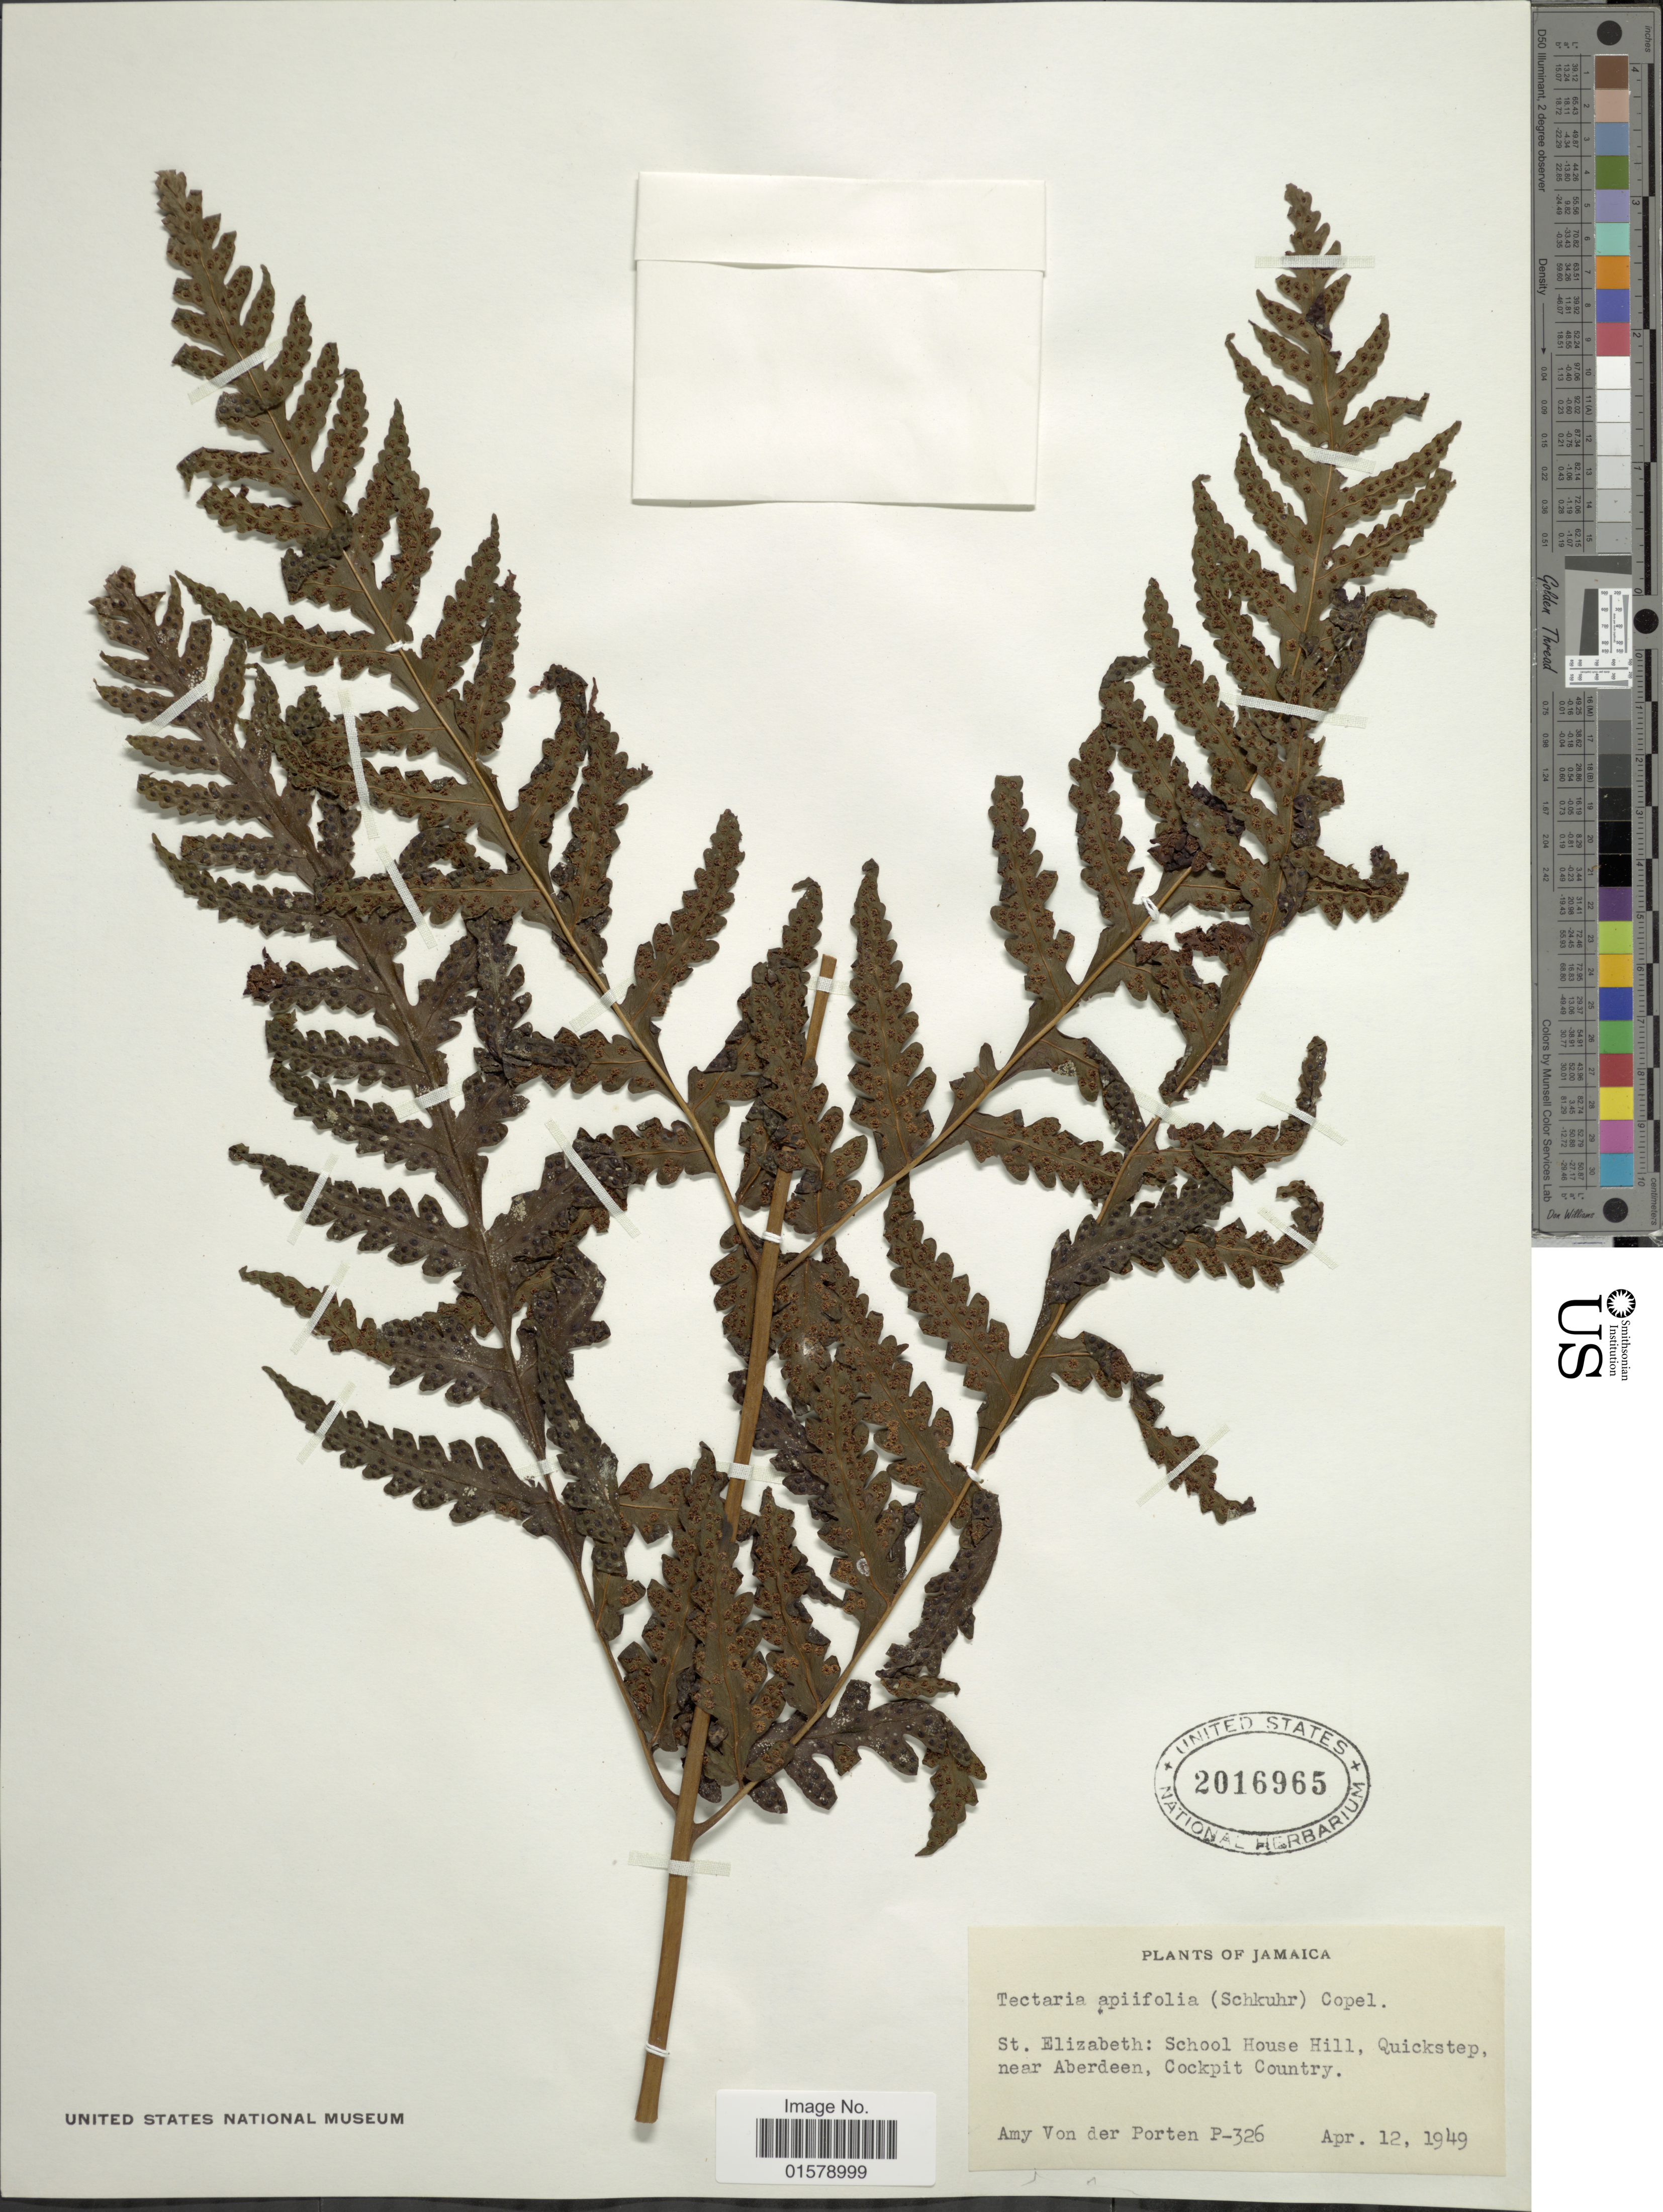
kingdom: Plantae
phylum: Tracheophyta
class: Polypodiopsida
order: Polypodiales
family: Tectariaceae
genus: Tectaria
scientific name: Tectaria apiifolia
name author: (Schkuhr) Copel.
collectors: A. von der Porten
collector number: P-326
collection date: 1949-04-12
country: Jamaica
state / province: Saint Elizabeth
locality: Scool House Hill, Quickstep near Aberdeen, Cockpit Country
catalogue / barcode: US 2016965